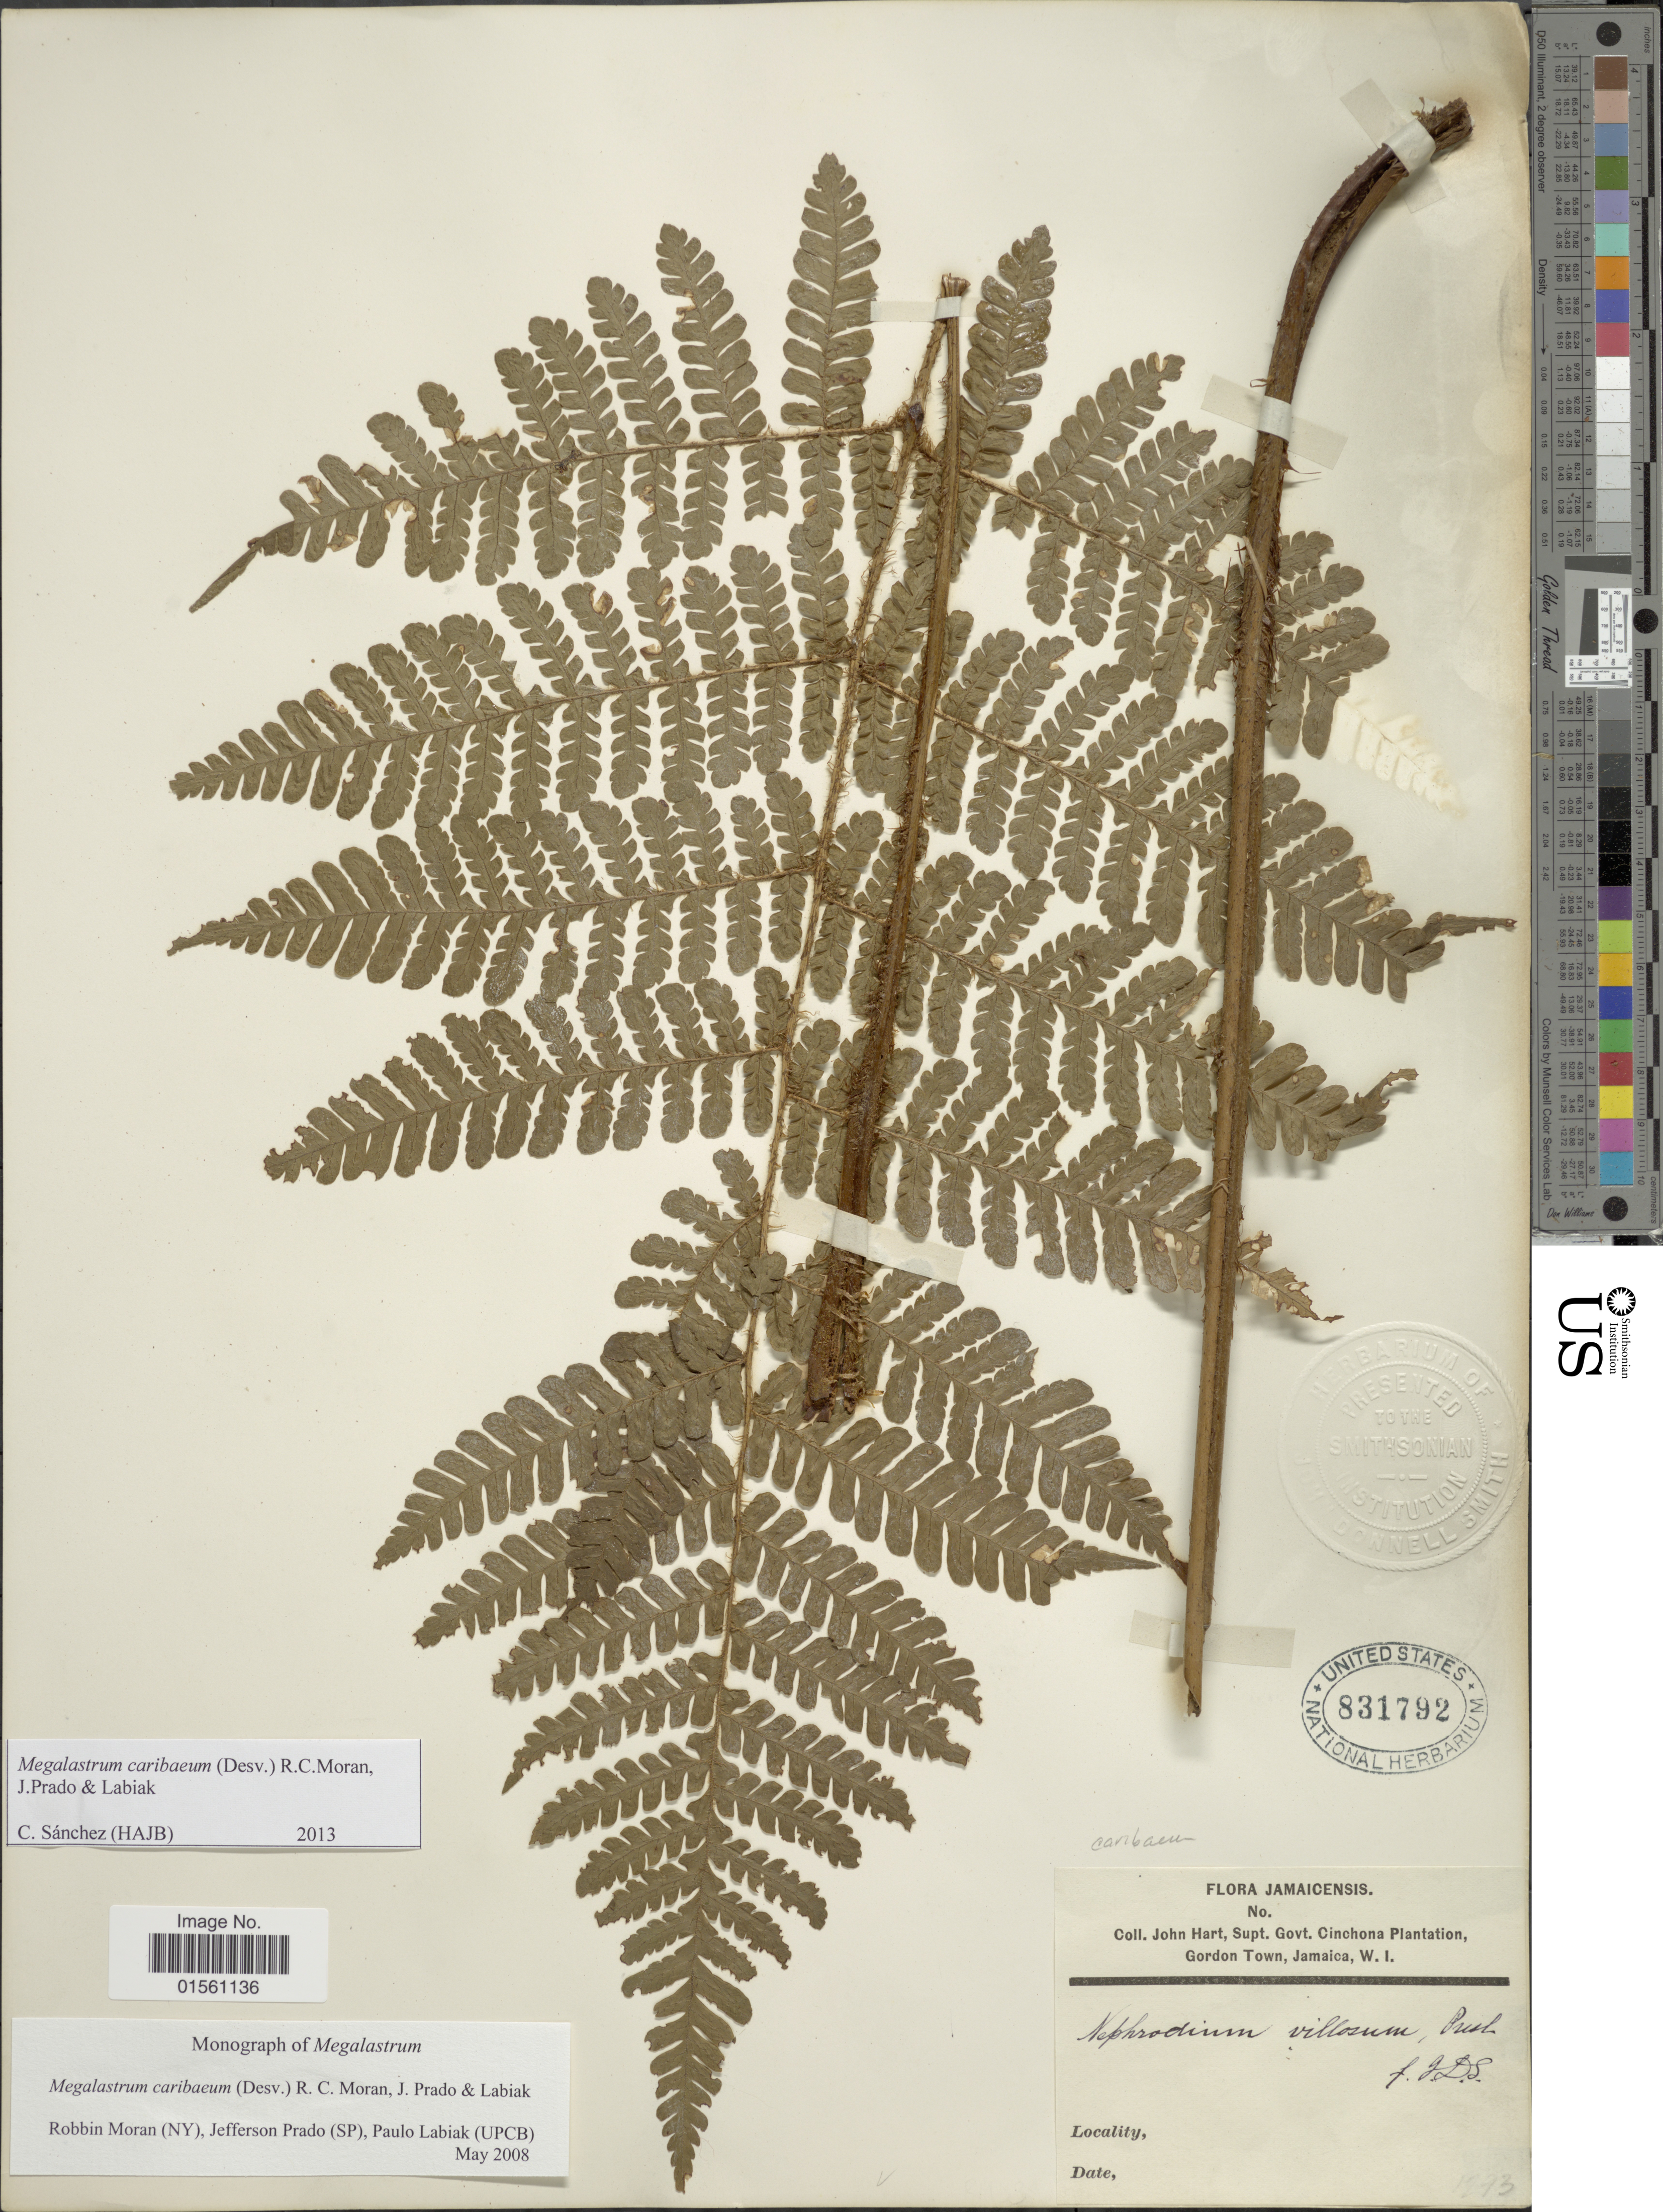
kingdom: Plantae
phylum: Tracheophyta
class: Polypodiopsida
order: Polypodiales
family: Dryopteridaceae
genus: Megalastrum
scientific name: Megalastrum caribaeum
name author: (Desv.) R.C. Moran et al.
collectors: J. H. Hart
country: Jamaica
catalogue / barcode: US 831792